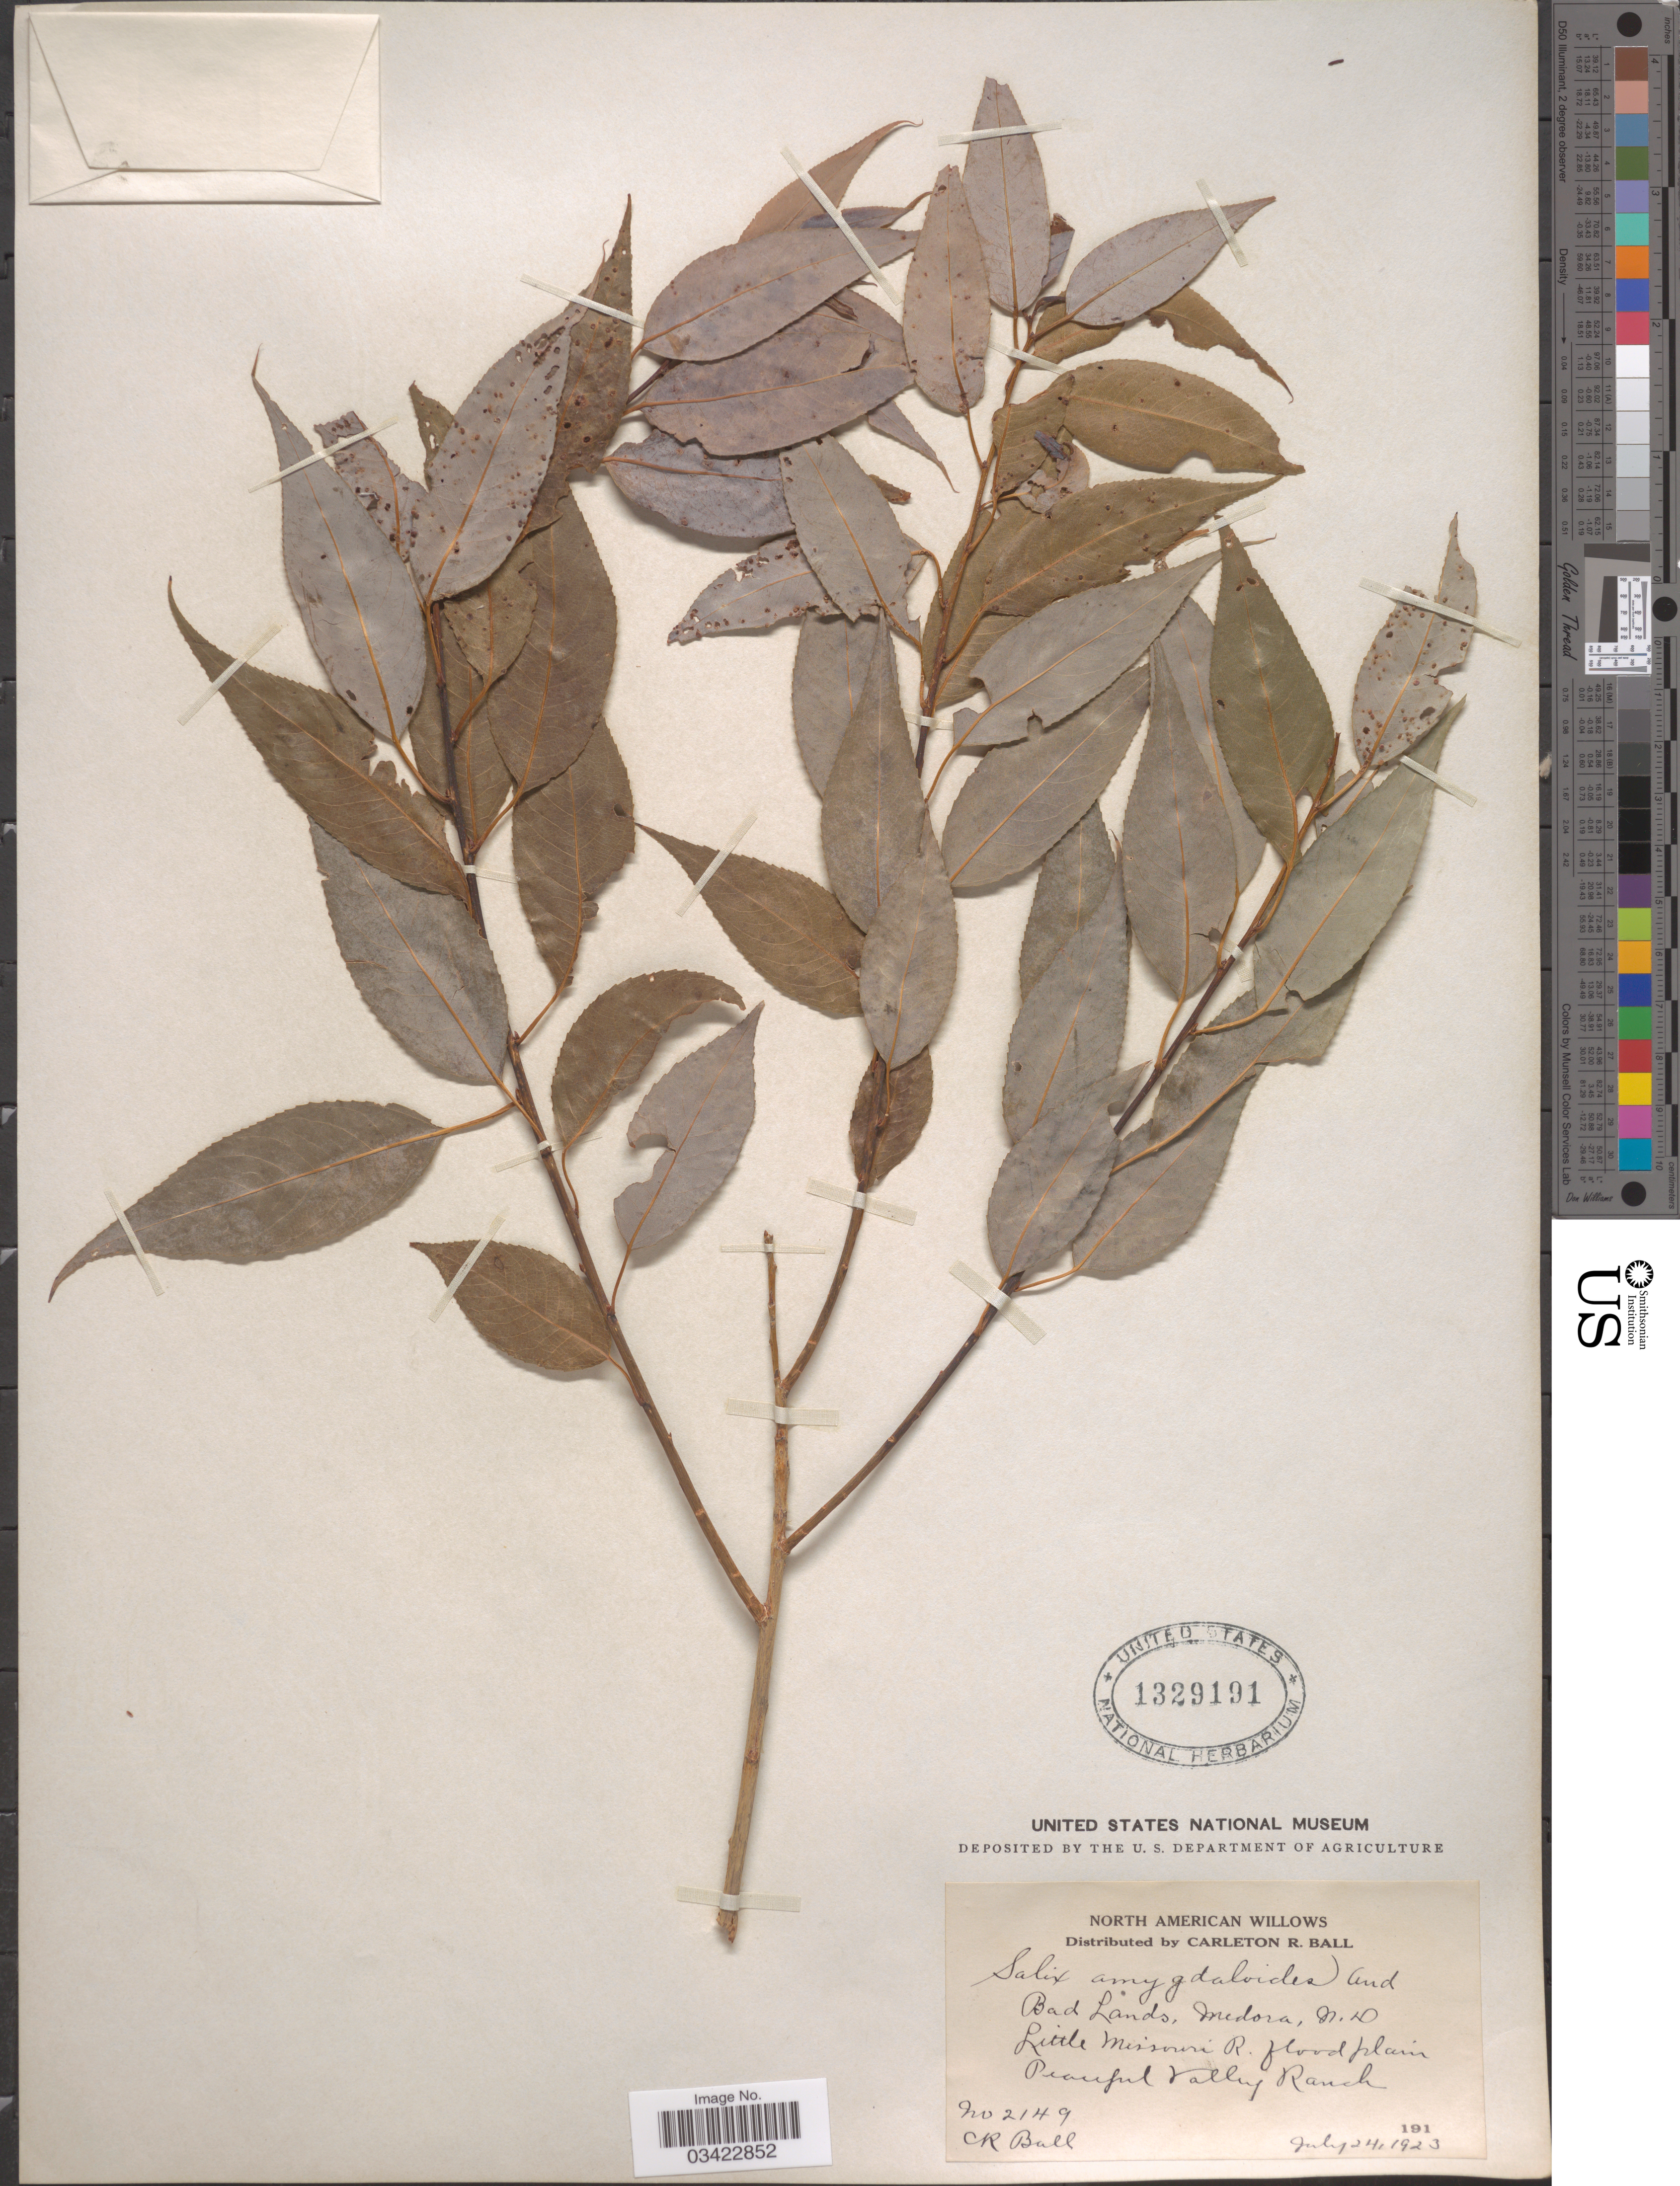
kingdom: Plantae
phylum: Tracheophyta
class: Magnoliopsida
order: Malpighiales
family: Salicaceae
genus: Salix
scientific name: Salix amygdaloides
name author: Andersson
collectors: C. R. Ball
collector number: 2149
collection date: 1923-07-24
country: United States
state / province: North Dakota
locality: Bad Lands, Medora. Little Missouri R. floodplain Peaceful Valley Ranch.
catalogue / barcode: US 1329191